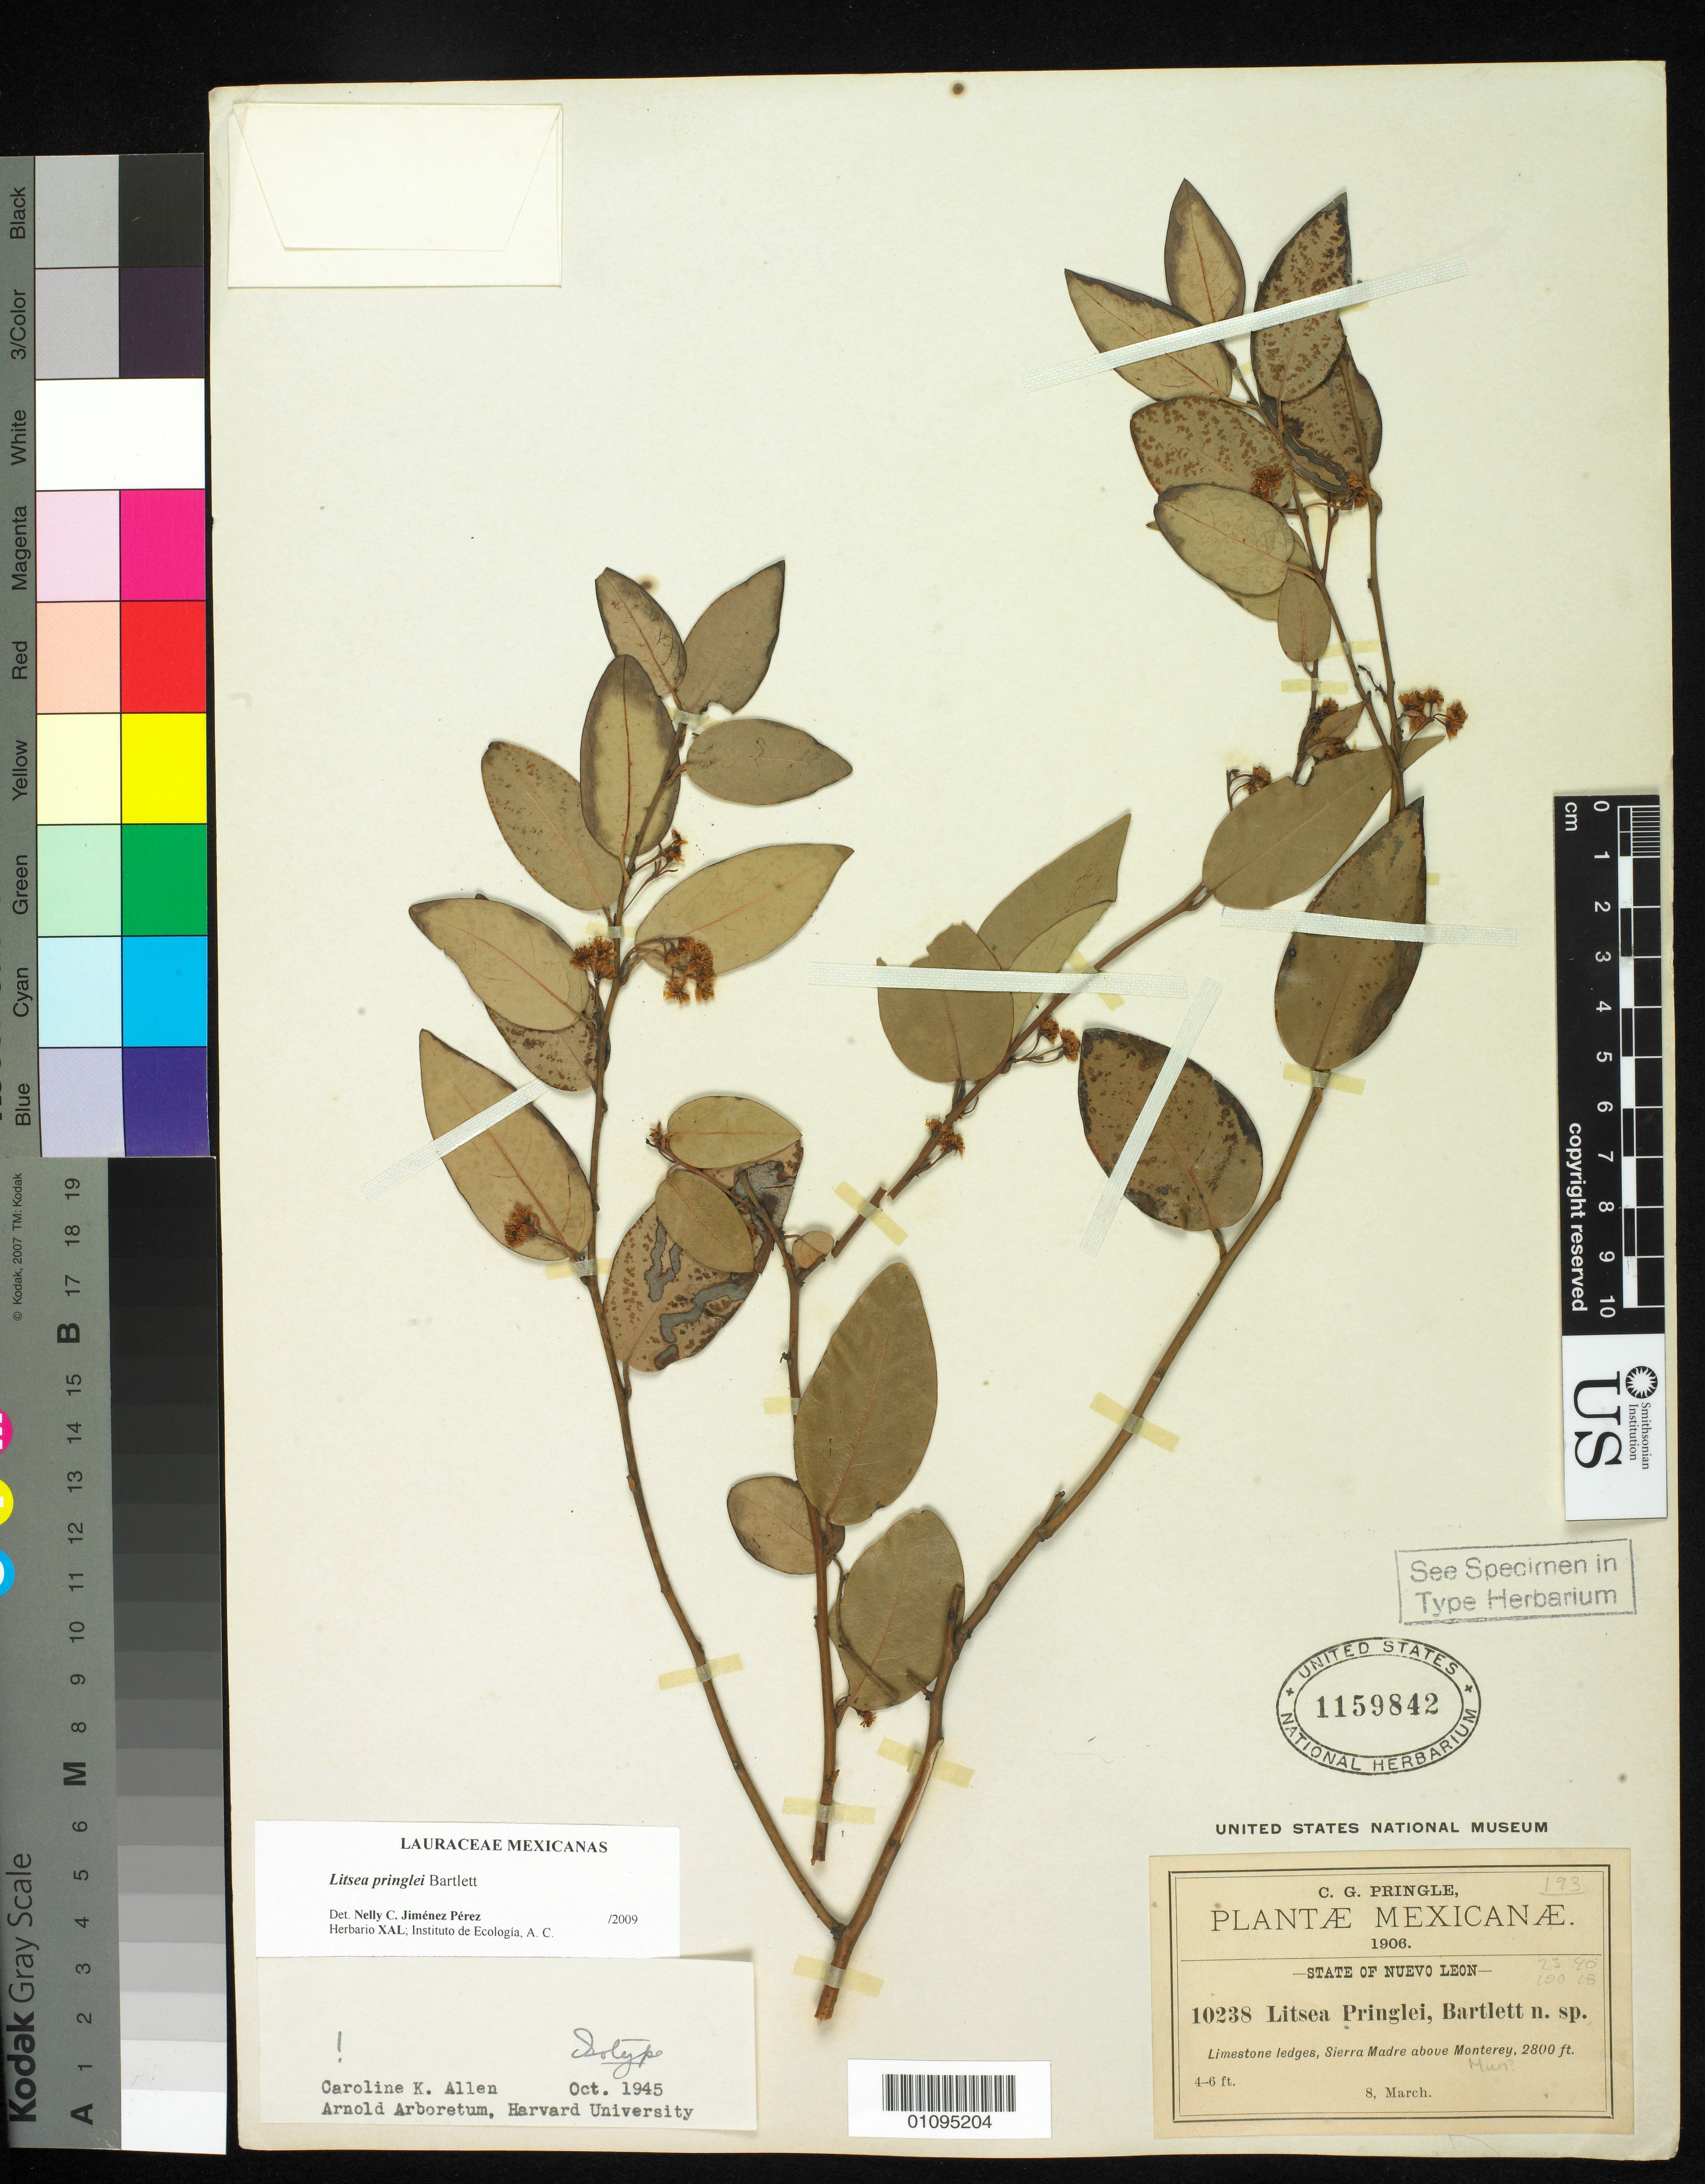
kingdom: Plantae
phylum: Tracheophyta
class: Magnoliopsida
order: Laurales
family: Lauraceae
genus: Litsea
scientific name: Litsea pringlei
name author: Bartlett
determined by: Jimenez-Pérez, Nelly C.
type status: Isotype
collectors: C. G. Pringle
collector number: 10238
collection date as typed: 08 Mar 1906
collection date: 1906-03-08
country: Mexico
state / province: Nuevo Leon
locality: Sierra Madre above Monterey.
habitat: Limestone ledges.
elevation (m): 853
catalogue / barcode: US 1159842